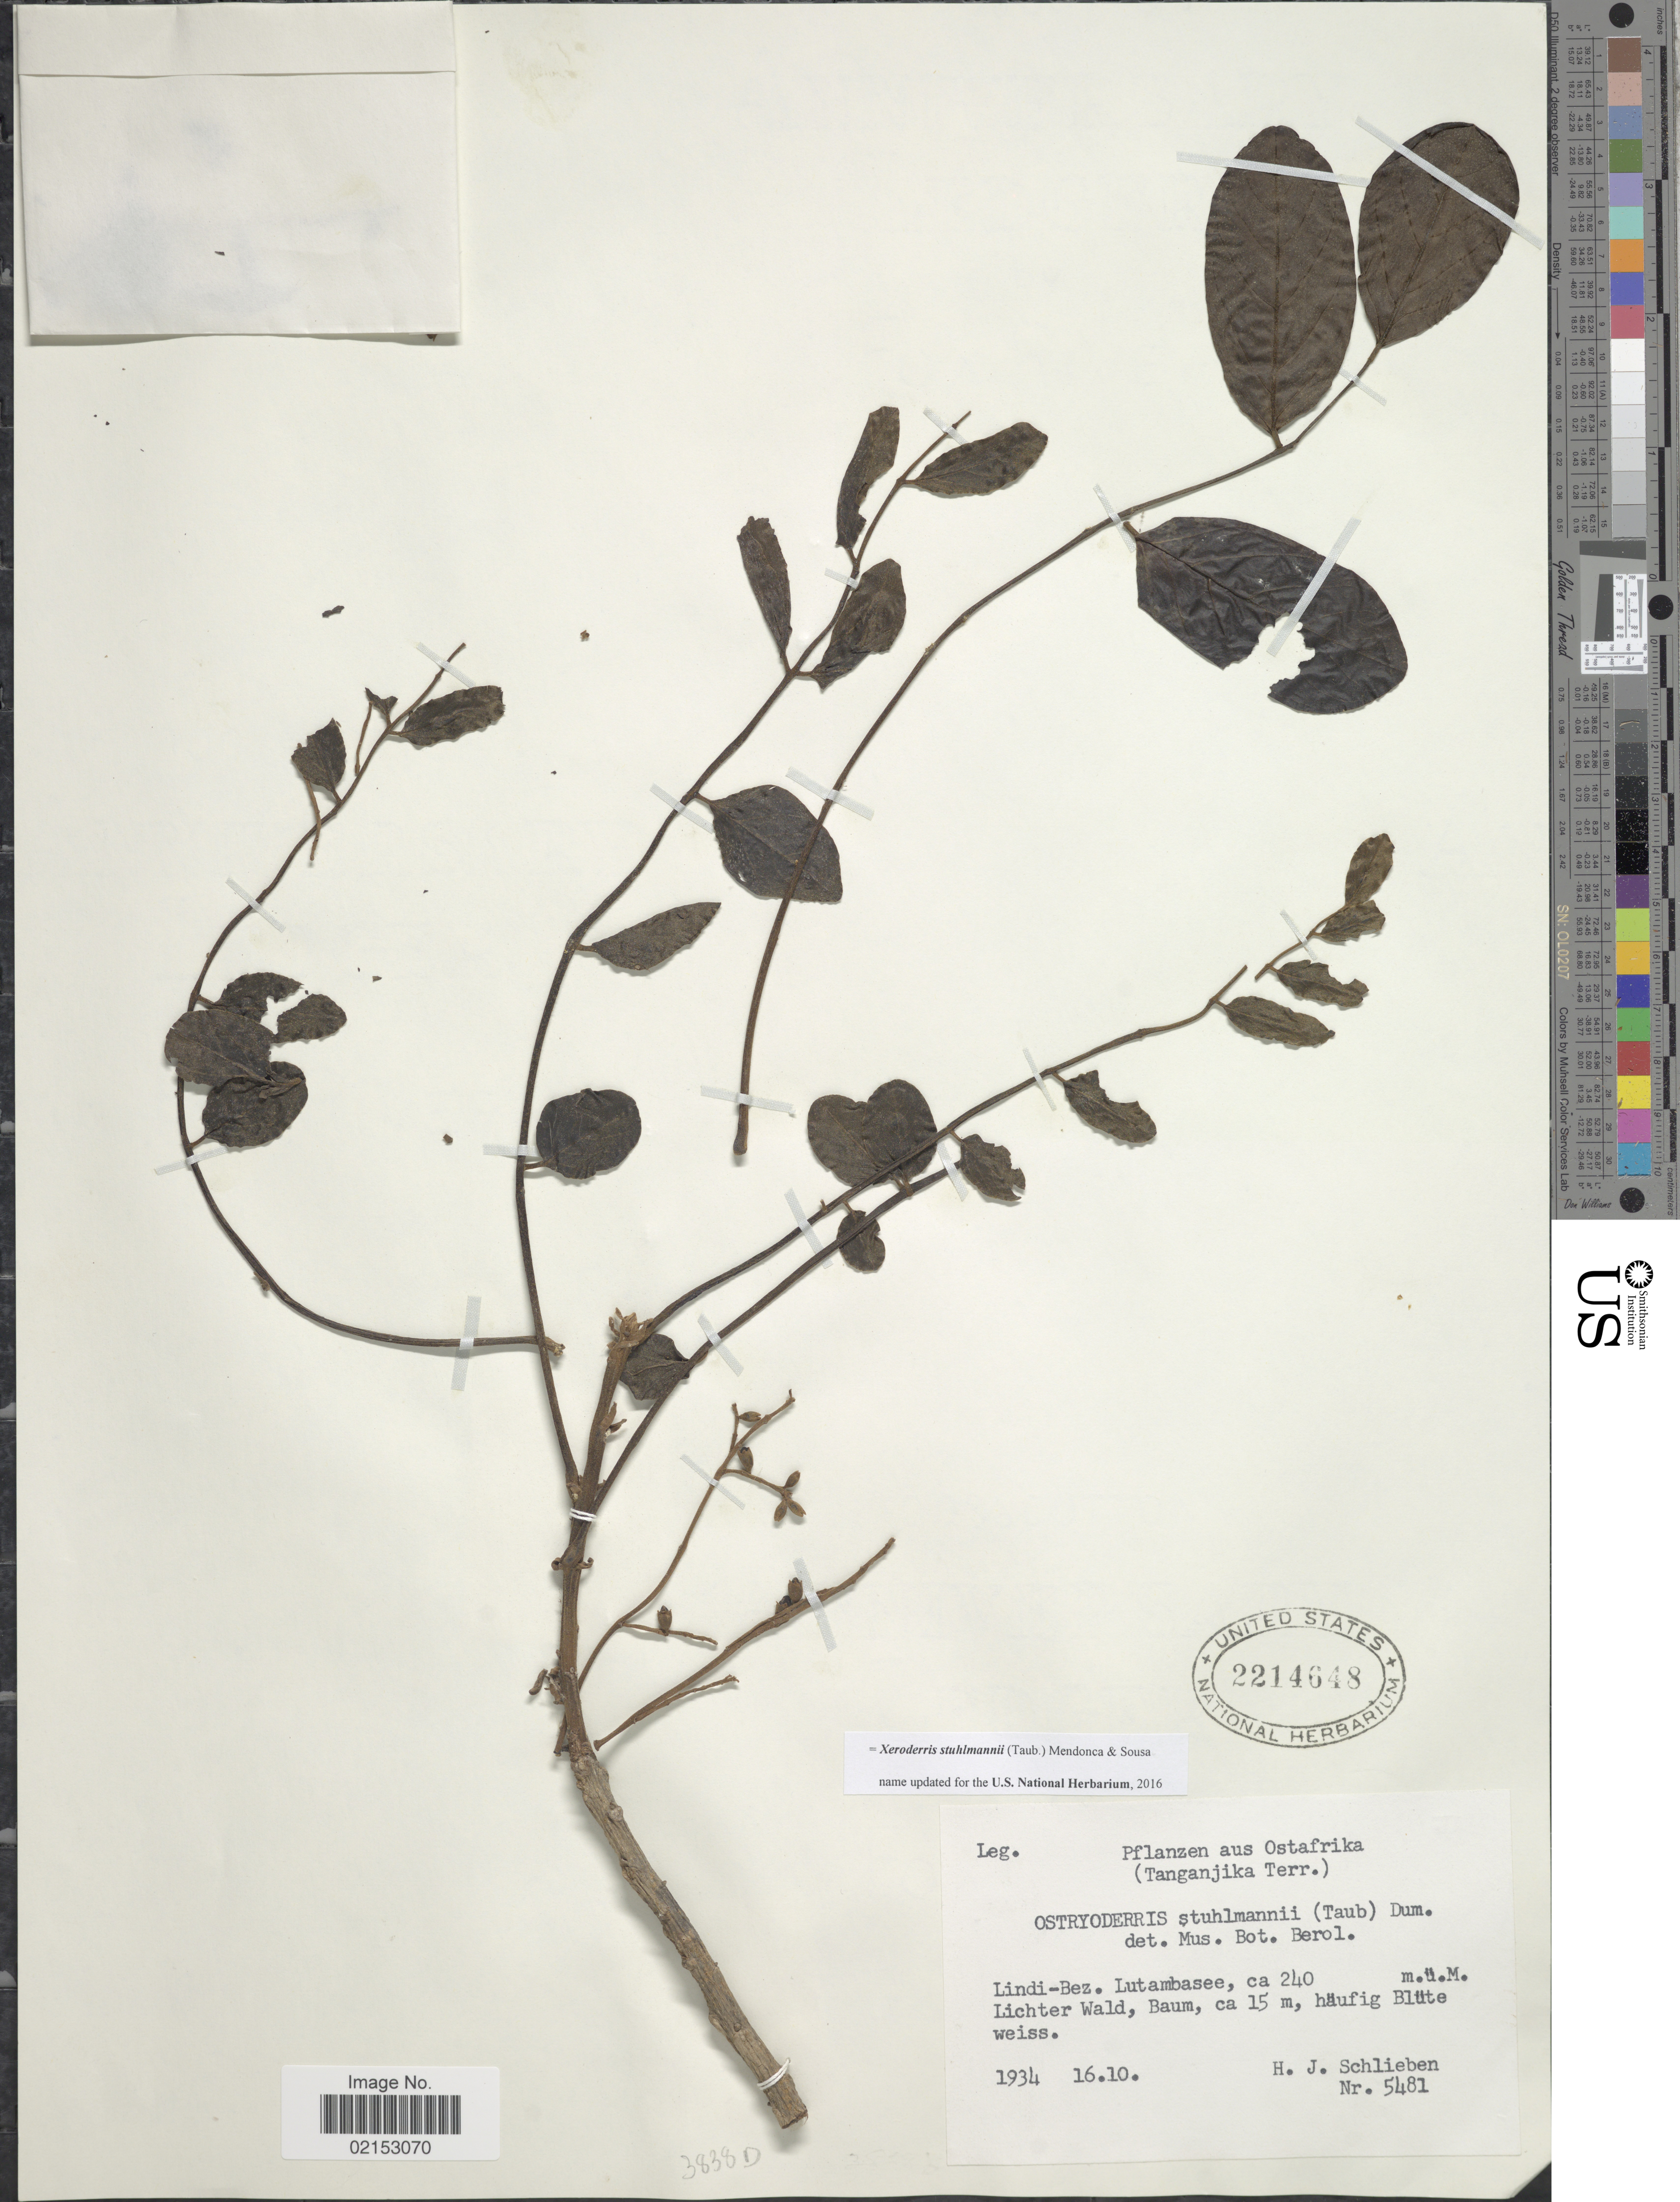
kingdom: Plantae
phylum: Tracheophyta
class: Magnoliopsida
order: Fabales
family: Fabaceae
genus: Xeroderris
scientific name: Xeroderris stuhlmannii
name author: (Taub.) Mendonça & E.C. Sousa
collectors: H. J. Schlieben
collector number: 5481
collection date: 1934-10-16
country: Tanzania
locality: Aus Ostafrika (Tanganjika Terr.), Lindi-Bez. Lutambasee, Lichter Wald, Baum, ca. 15 m, häufig Blüte weiss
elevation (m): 240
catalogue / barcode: US 2214648